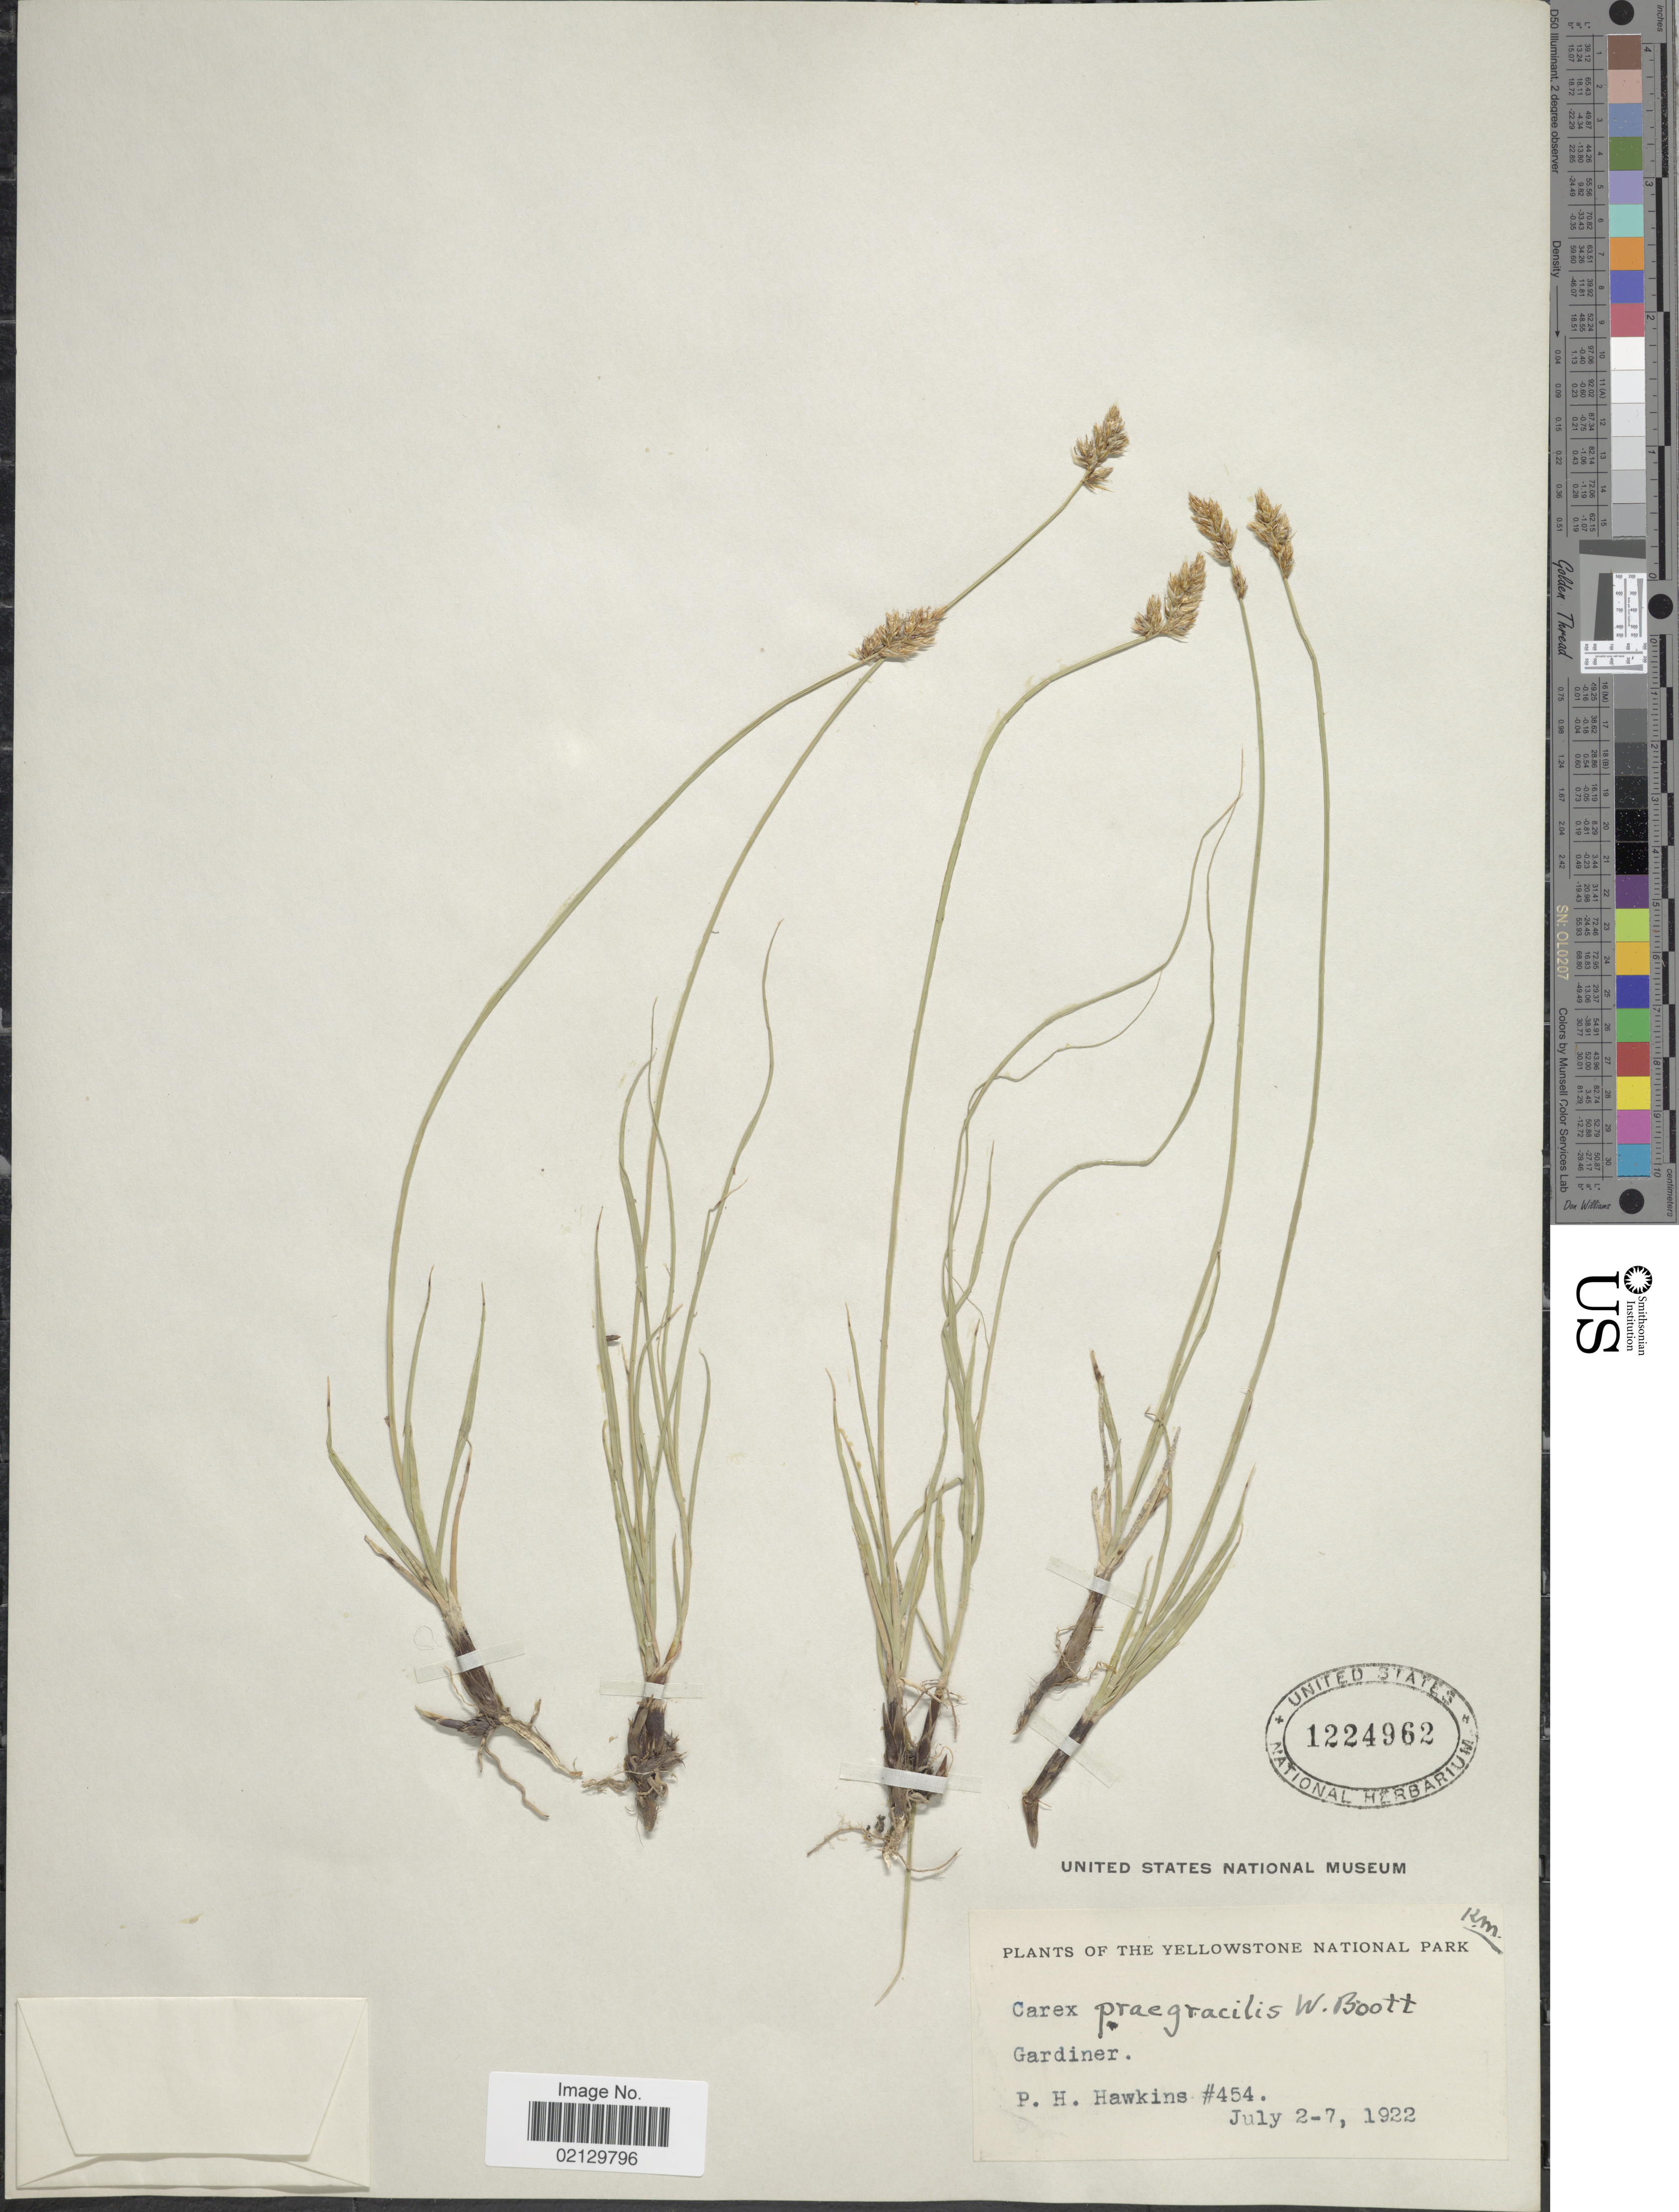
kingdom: Plantae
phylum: Tracheophyta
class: Liliopsida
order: Poales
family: Cyperaceae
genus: Carex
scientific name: Carex praegracilis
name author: W. Boott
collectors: P. Hawkins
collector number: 454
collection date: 1922-07-02/1922-07-07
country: United States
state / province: Montana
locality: Yellowstone National Park, Gardiner.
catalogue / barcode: US 1224962